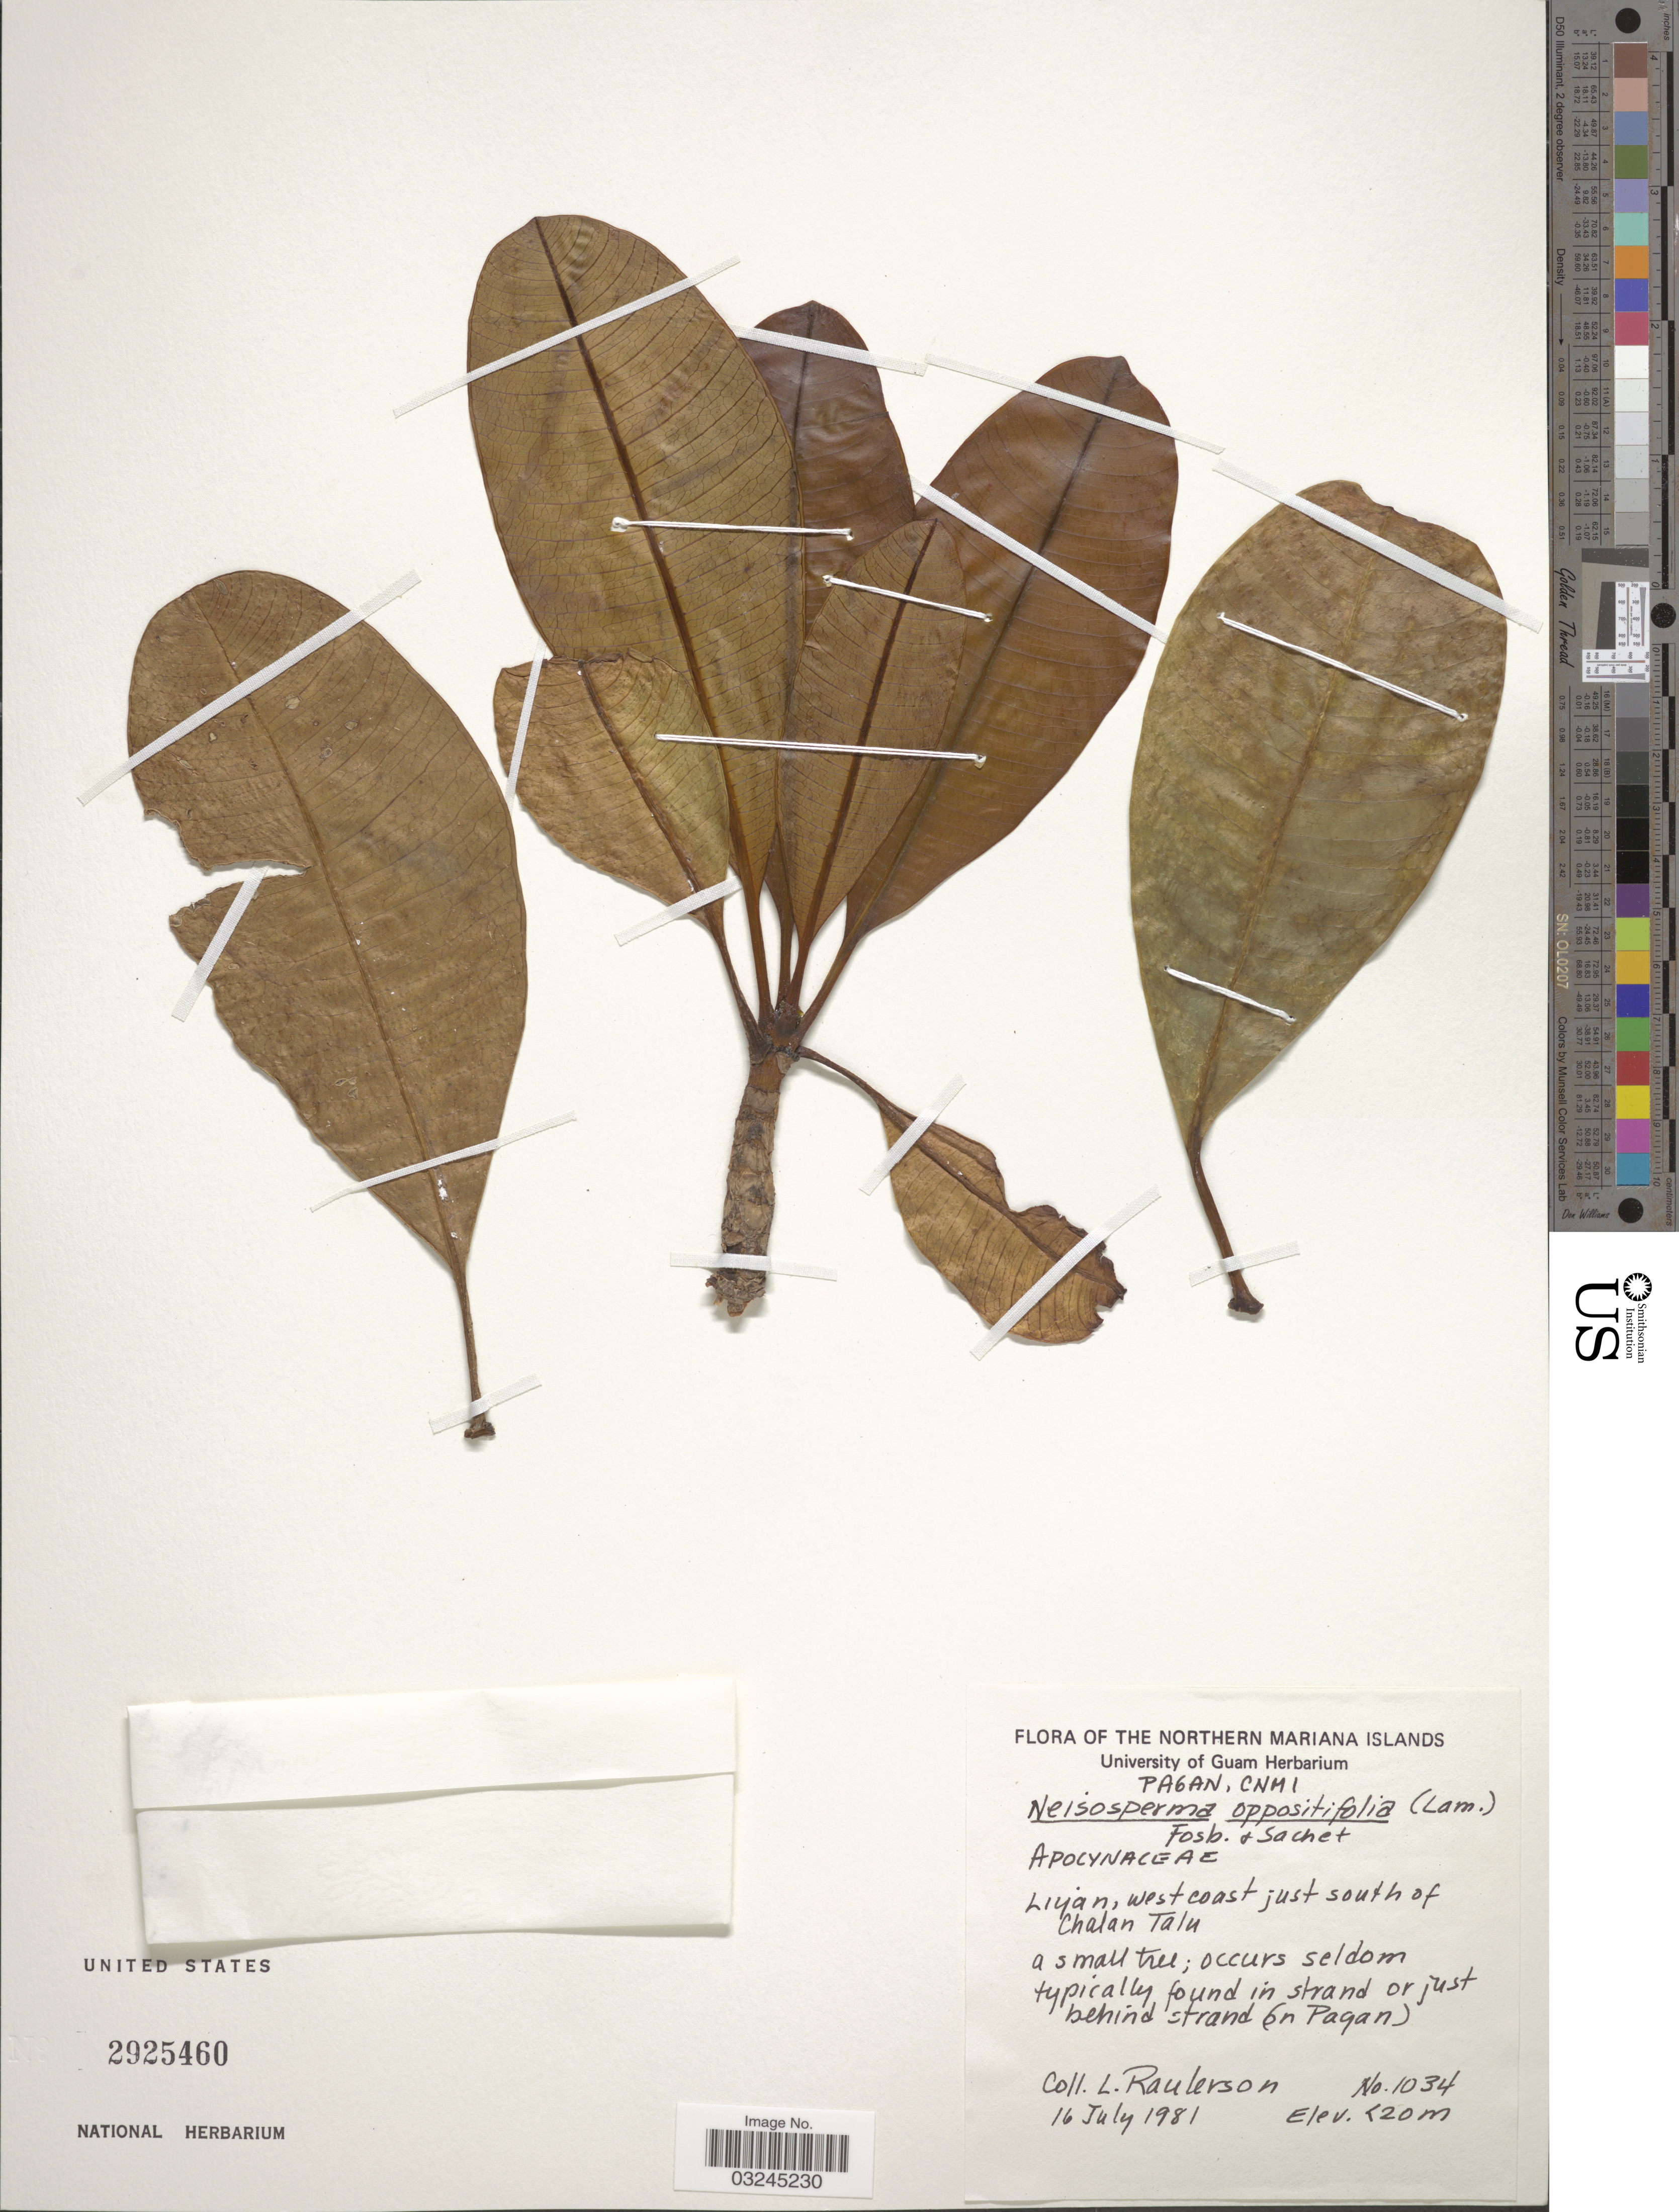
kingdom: Plantae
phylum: Tracheophyta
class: Magnoliopsida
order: Gentianales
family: Apocynaceae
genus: Ochrosia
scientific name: Ochrosia oppositifolia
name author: (Lam.) K. Schum.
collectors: L. Raulerson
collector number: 1034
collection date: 1981-07-16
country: Northern Mariana Islands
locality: Pagan, CNMI. Liyan, west coast just south of Chalan Talu.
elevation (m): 20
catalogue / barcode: US 2925460